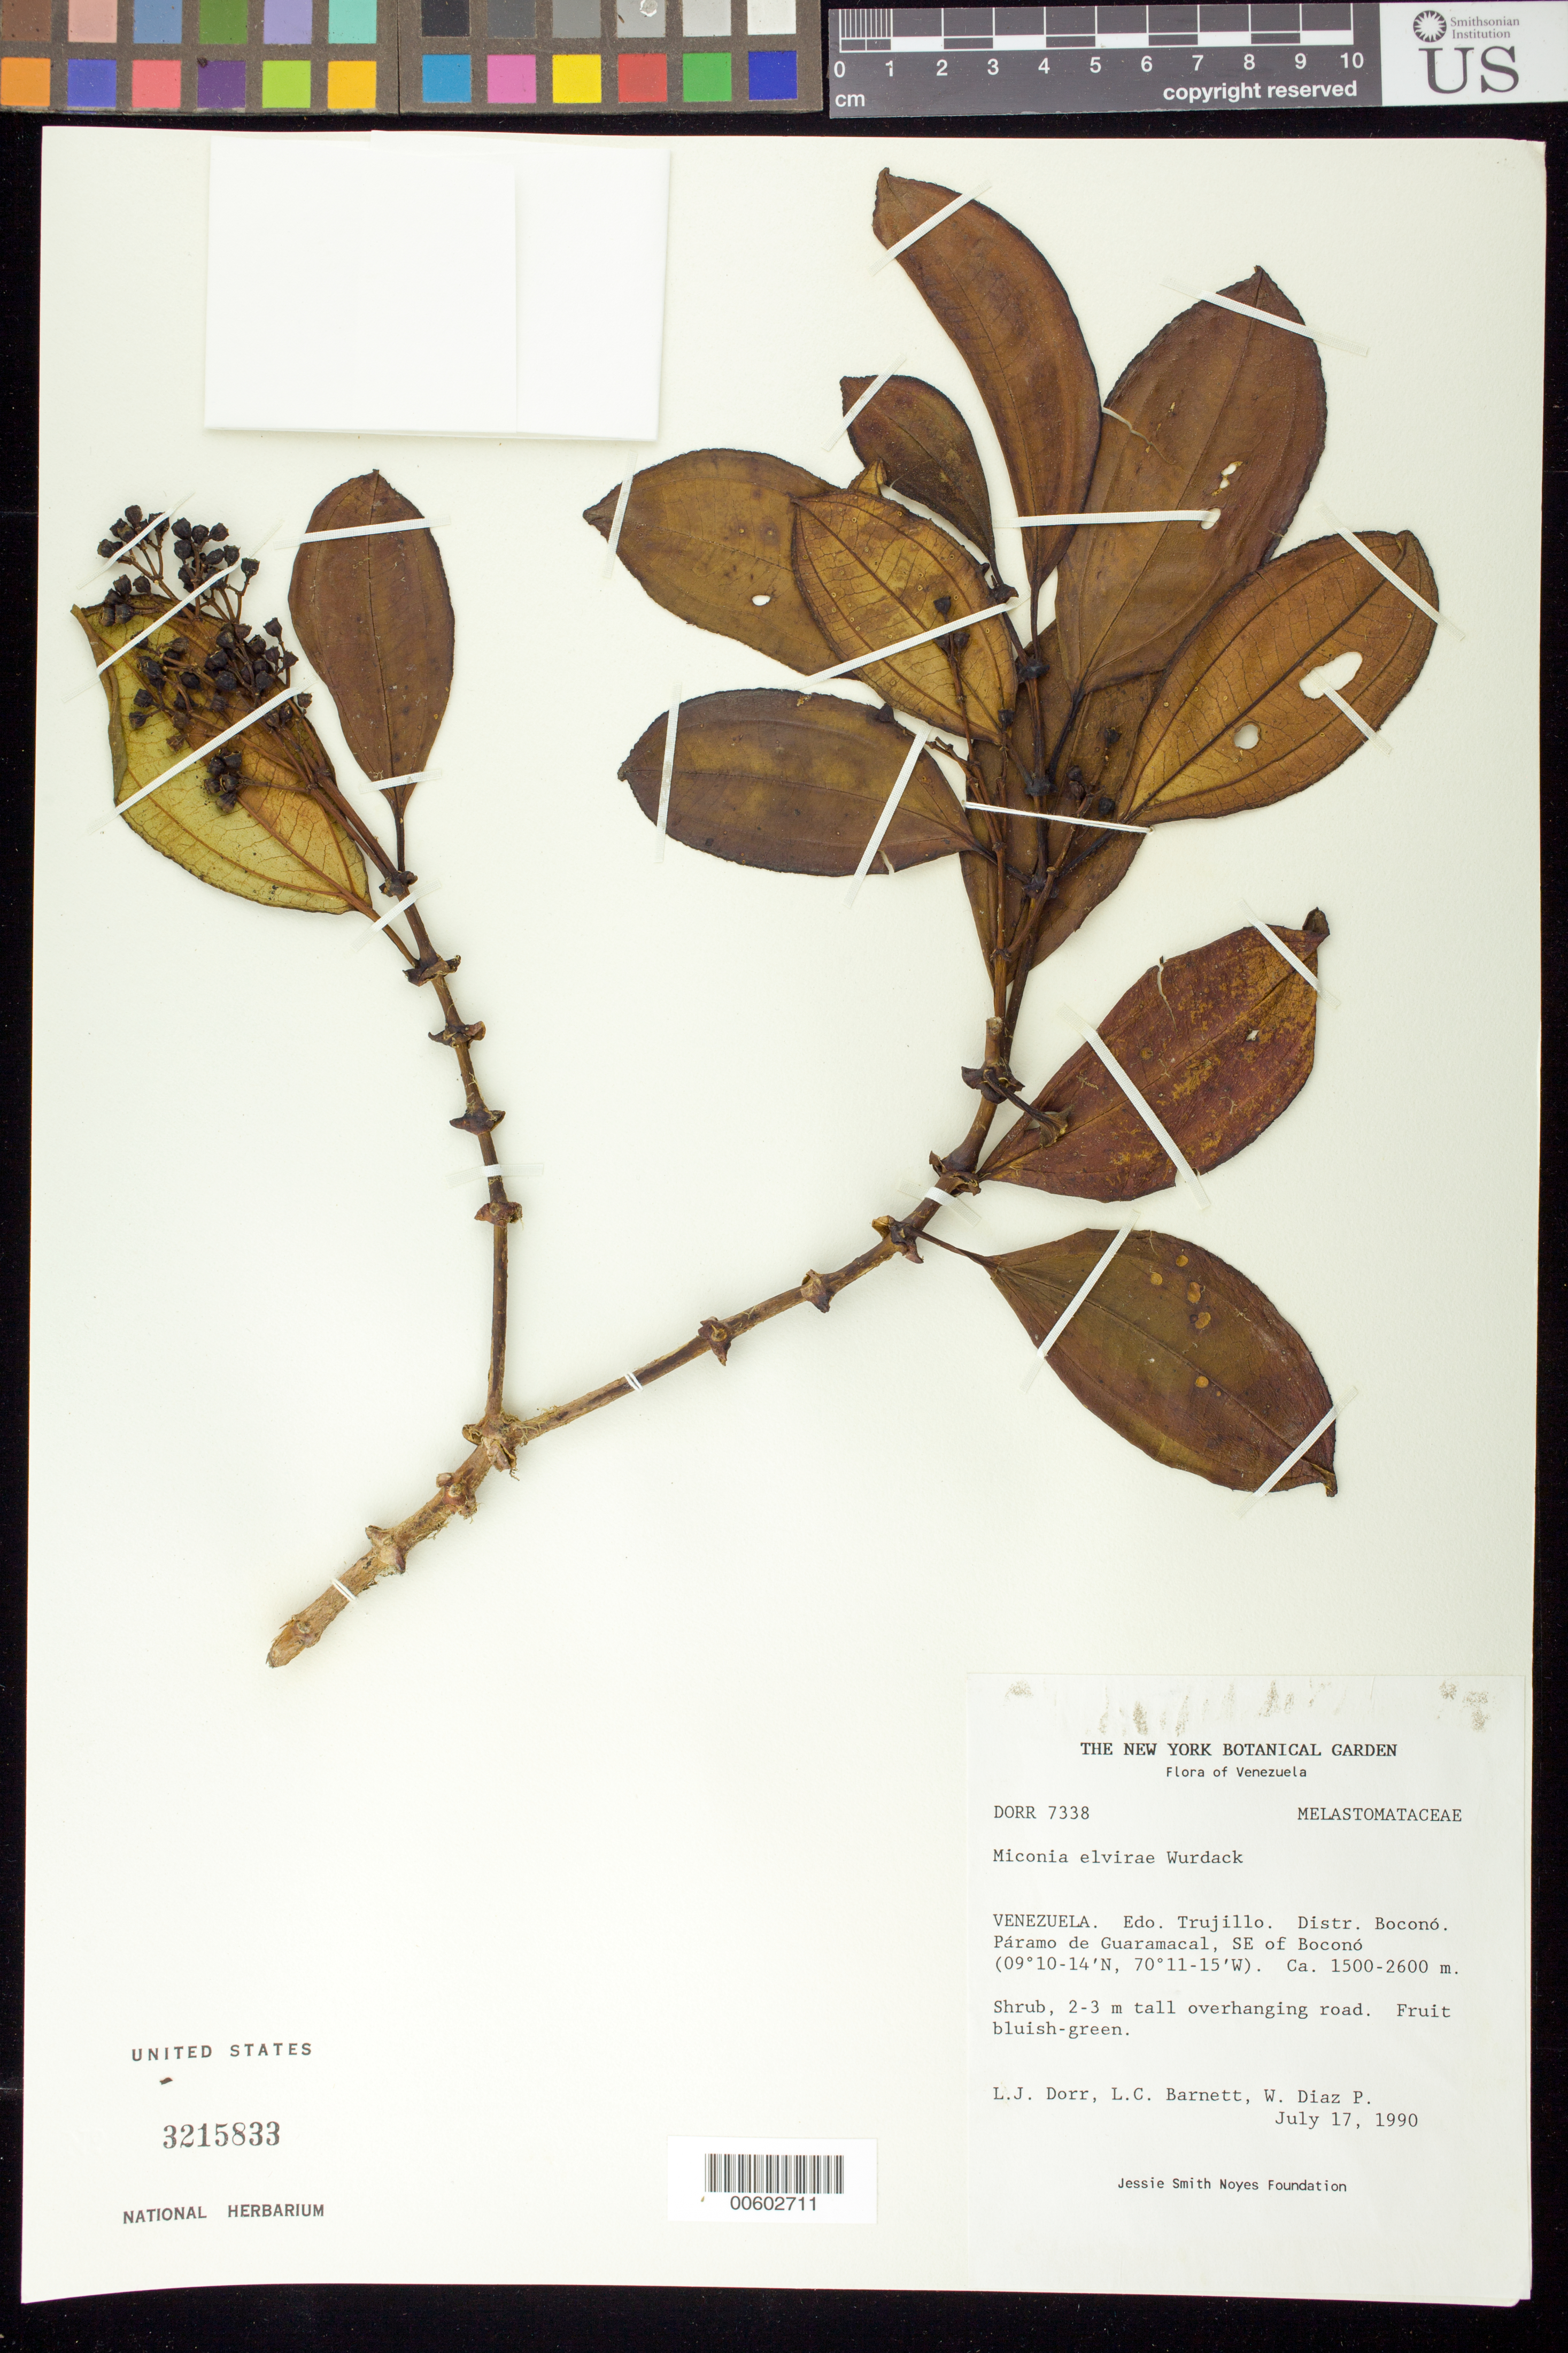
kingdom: Plantae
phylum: Tracheophyta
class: Magnoliopsida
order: Myrtales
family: Melastomataceae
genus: Miconia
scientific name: Miconia elvirae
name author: Wurdack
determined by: Wurdack, John J., (US), US (UNITED STATES)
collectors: L. J. Dorr, L. C. Barnett & W. Díaz P.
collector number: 7338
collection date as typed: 17 Jul 1990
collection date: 1990-07-17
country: Venezuela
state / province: Trujillo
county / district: Boconó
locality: Páramo de Guaramacal, SE of Boconó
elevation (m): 1500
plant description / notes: NY, PORT, US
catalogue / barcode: US 3215833